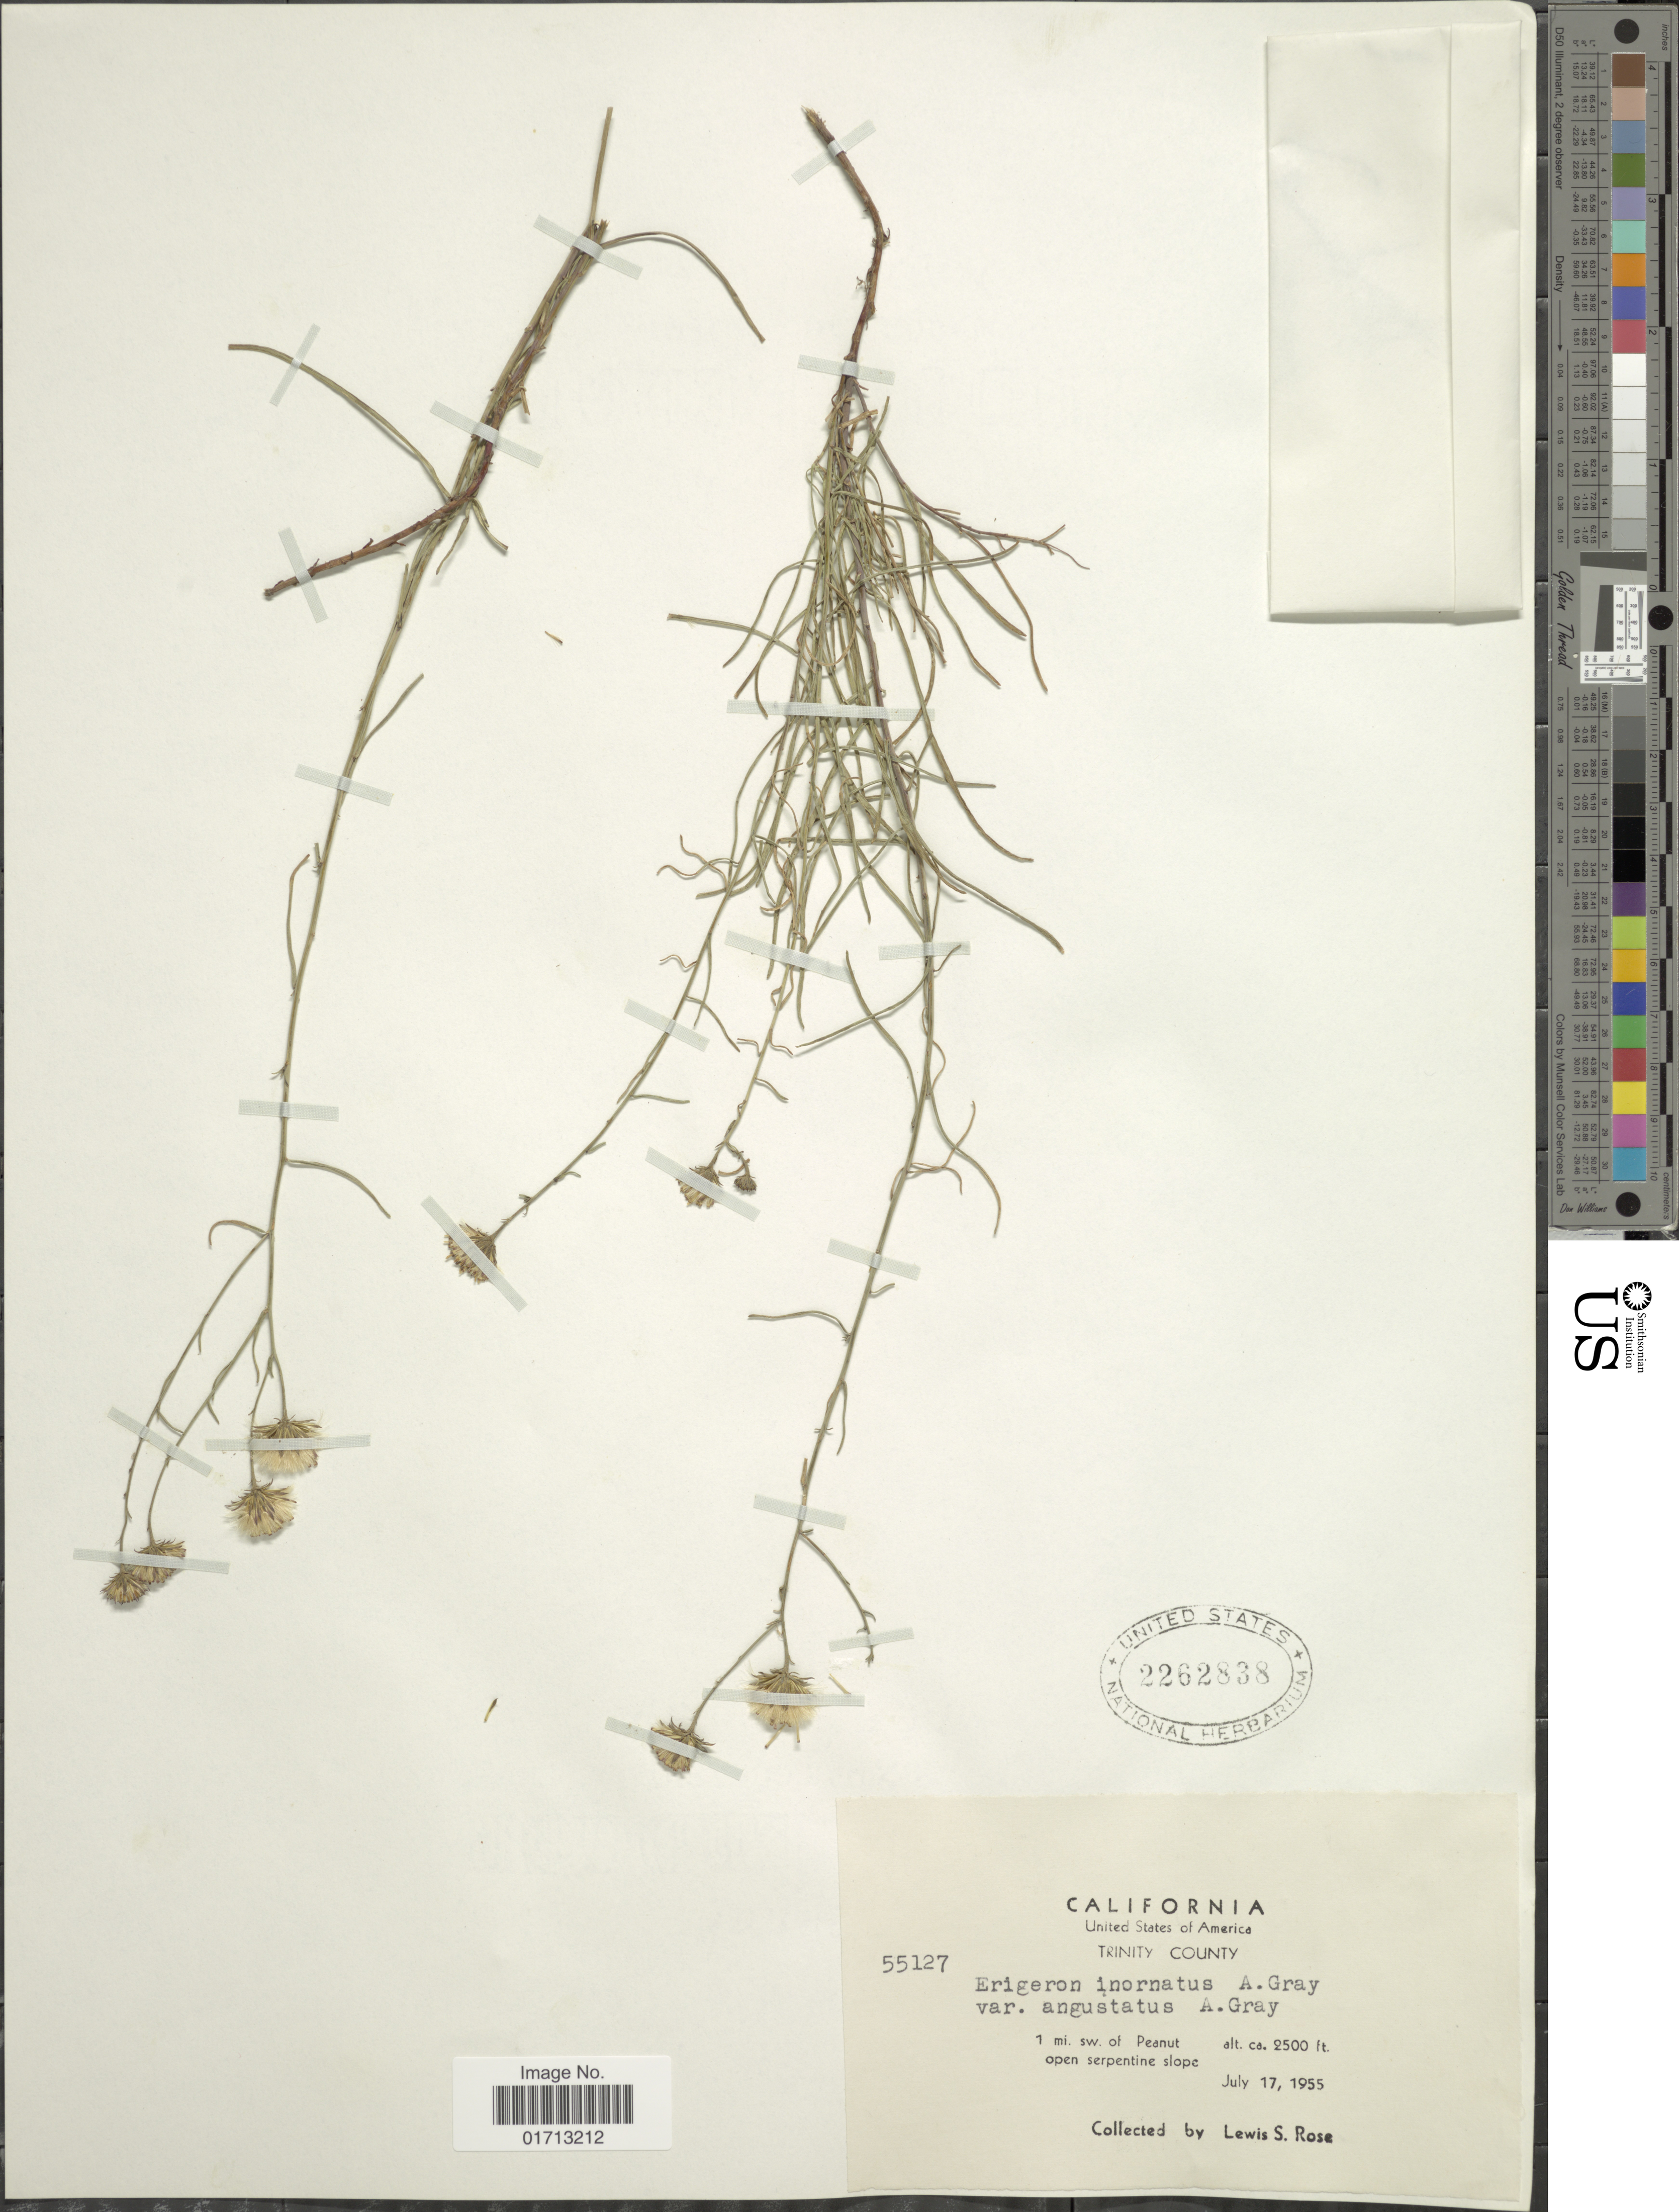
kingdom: Plantae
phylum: Tracheophyta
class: Magnoliopsida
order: Asterales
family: Asteraceae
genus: Erigeron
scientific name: Erigeron inornatus var. angustatus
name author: A. Gray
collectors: L. S. Rose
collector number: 55127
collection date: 1955-07-17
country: United States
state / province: California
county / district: Trinity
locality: Trinity County. 1 mi. sw. of Peanut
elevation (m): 762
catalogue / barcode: US 2262838